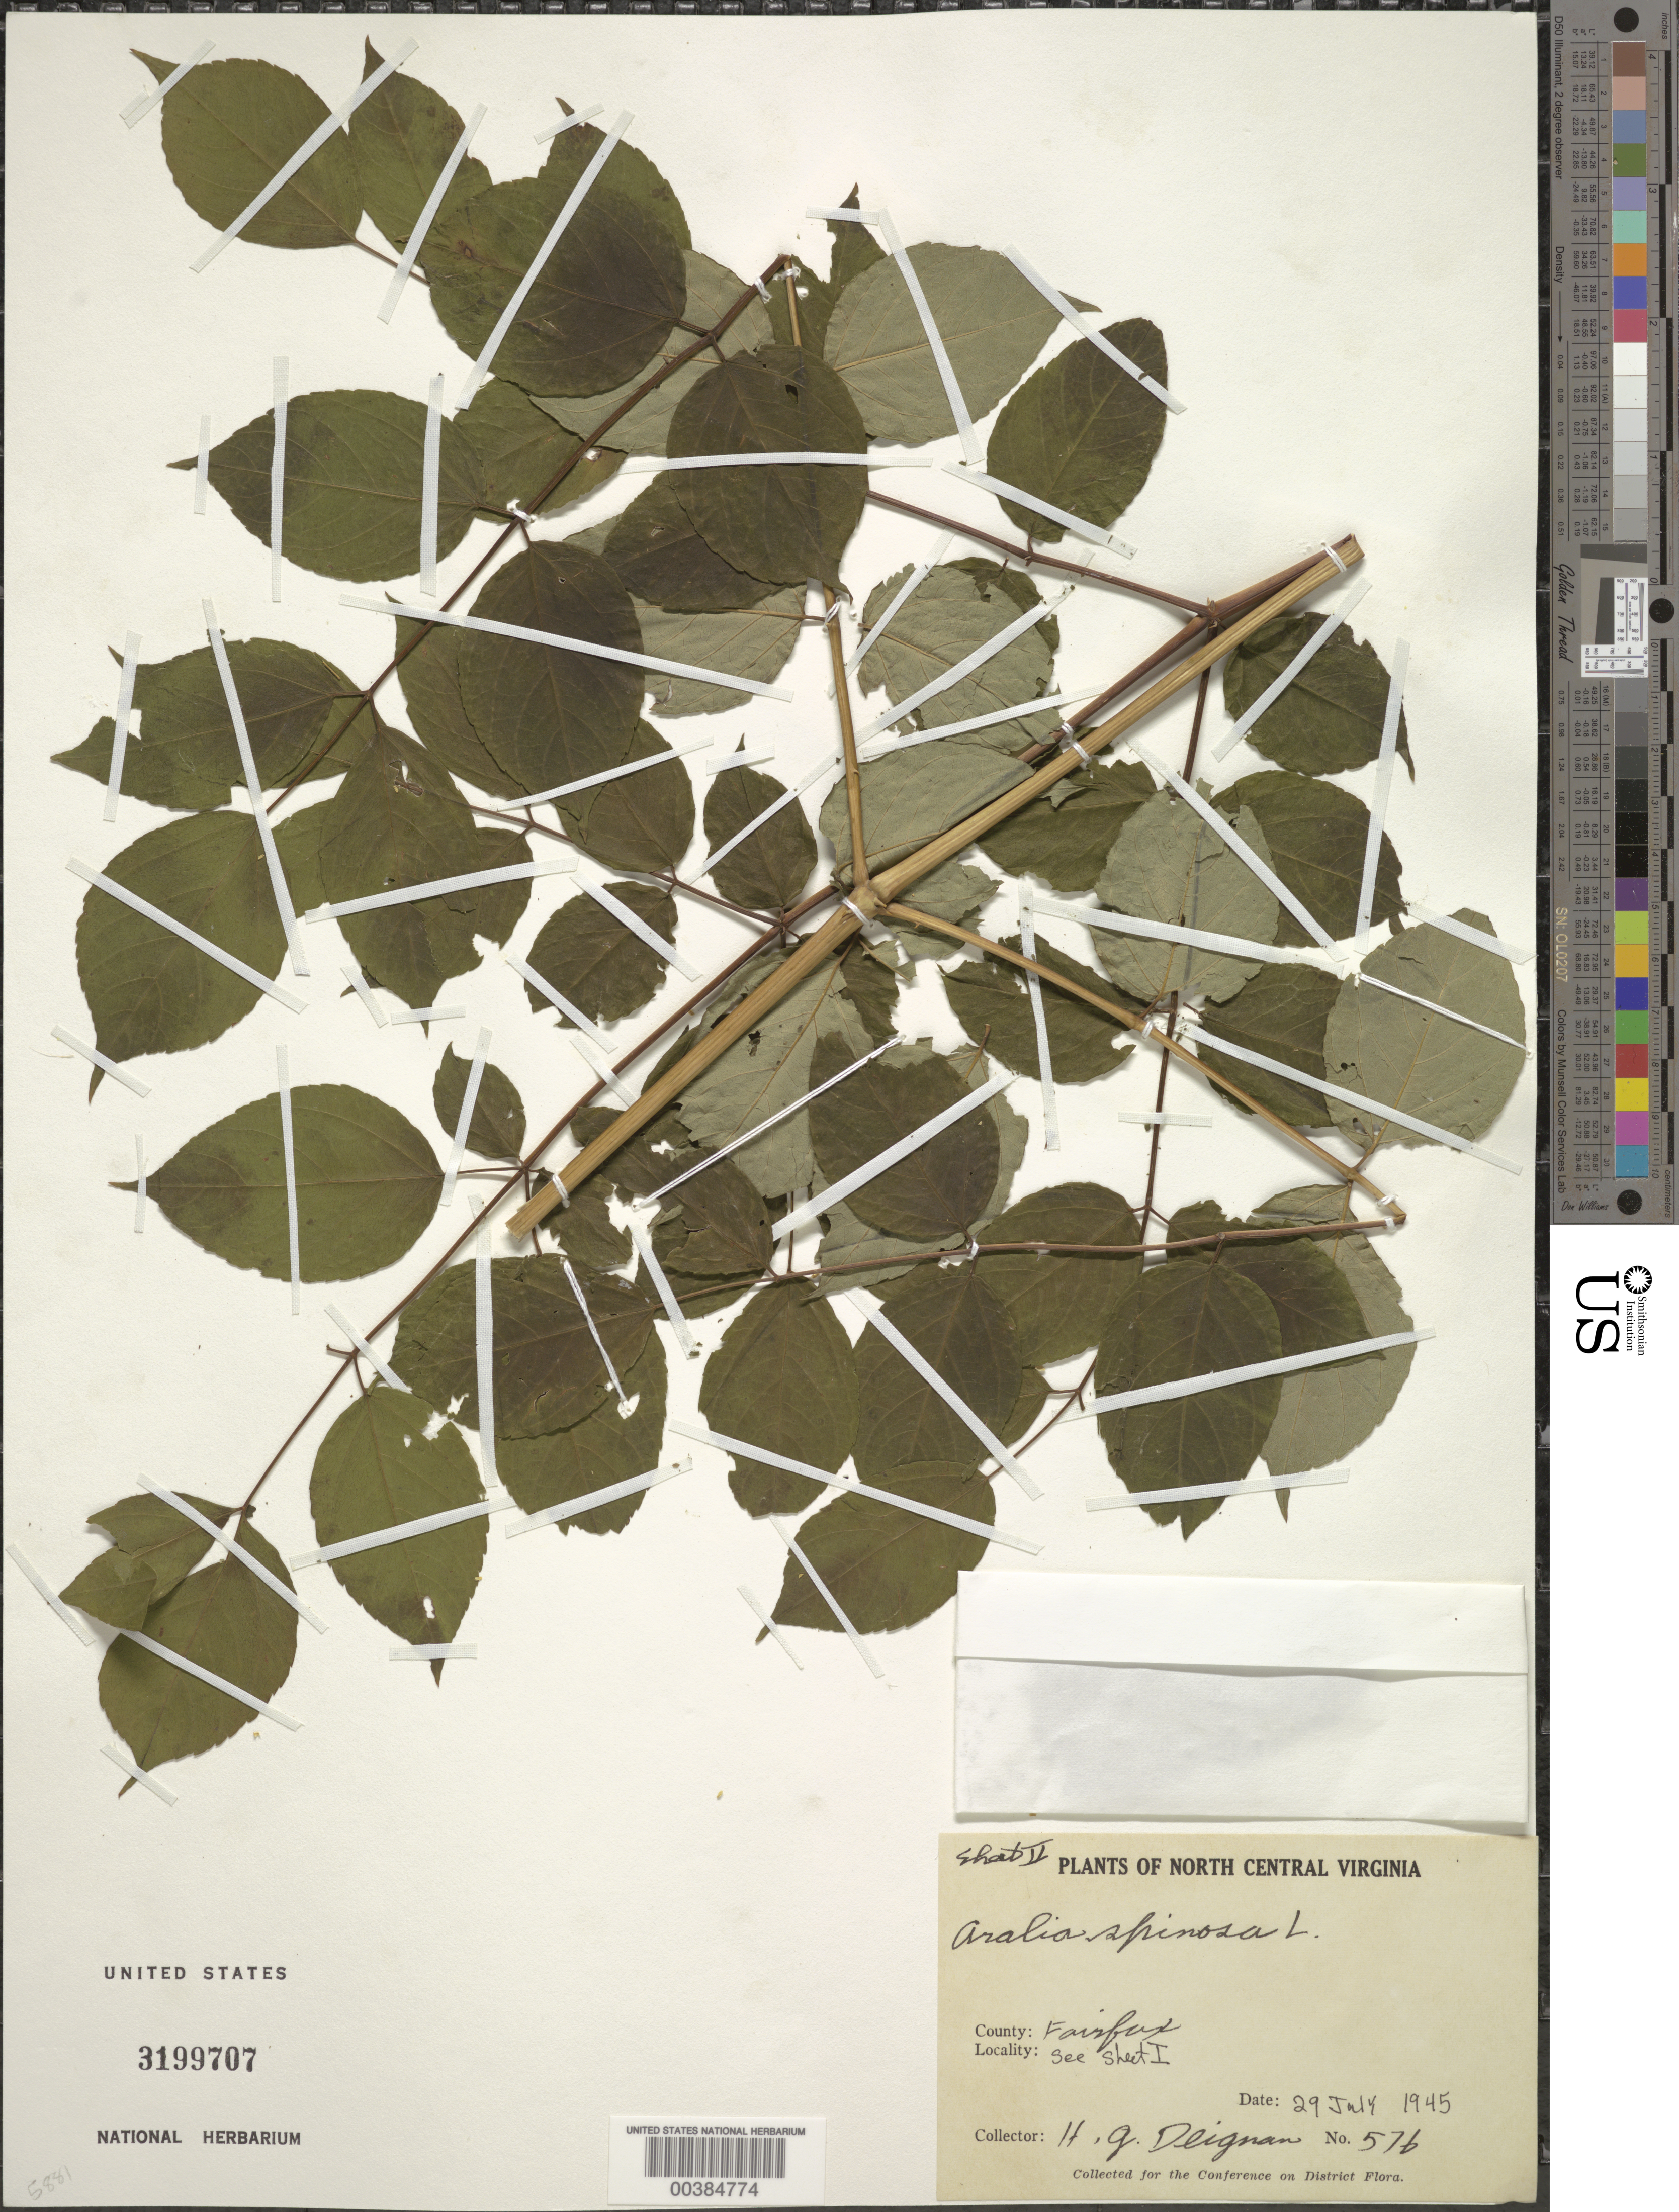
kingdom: Plantae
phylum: Tracheophyta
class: Magnoliopsida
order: Apiales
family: Araliaceae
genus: Aralia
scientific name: Aralia spinosa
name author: L.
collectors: H. Deignan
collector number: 576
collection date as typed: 29 Jul 1945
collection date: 1945-07-29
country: United States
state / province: Virginia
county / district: Fairfax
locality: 5.5 M from Fairfax Court House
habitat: In open woods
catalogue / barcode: US 3199707